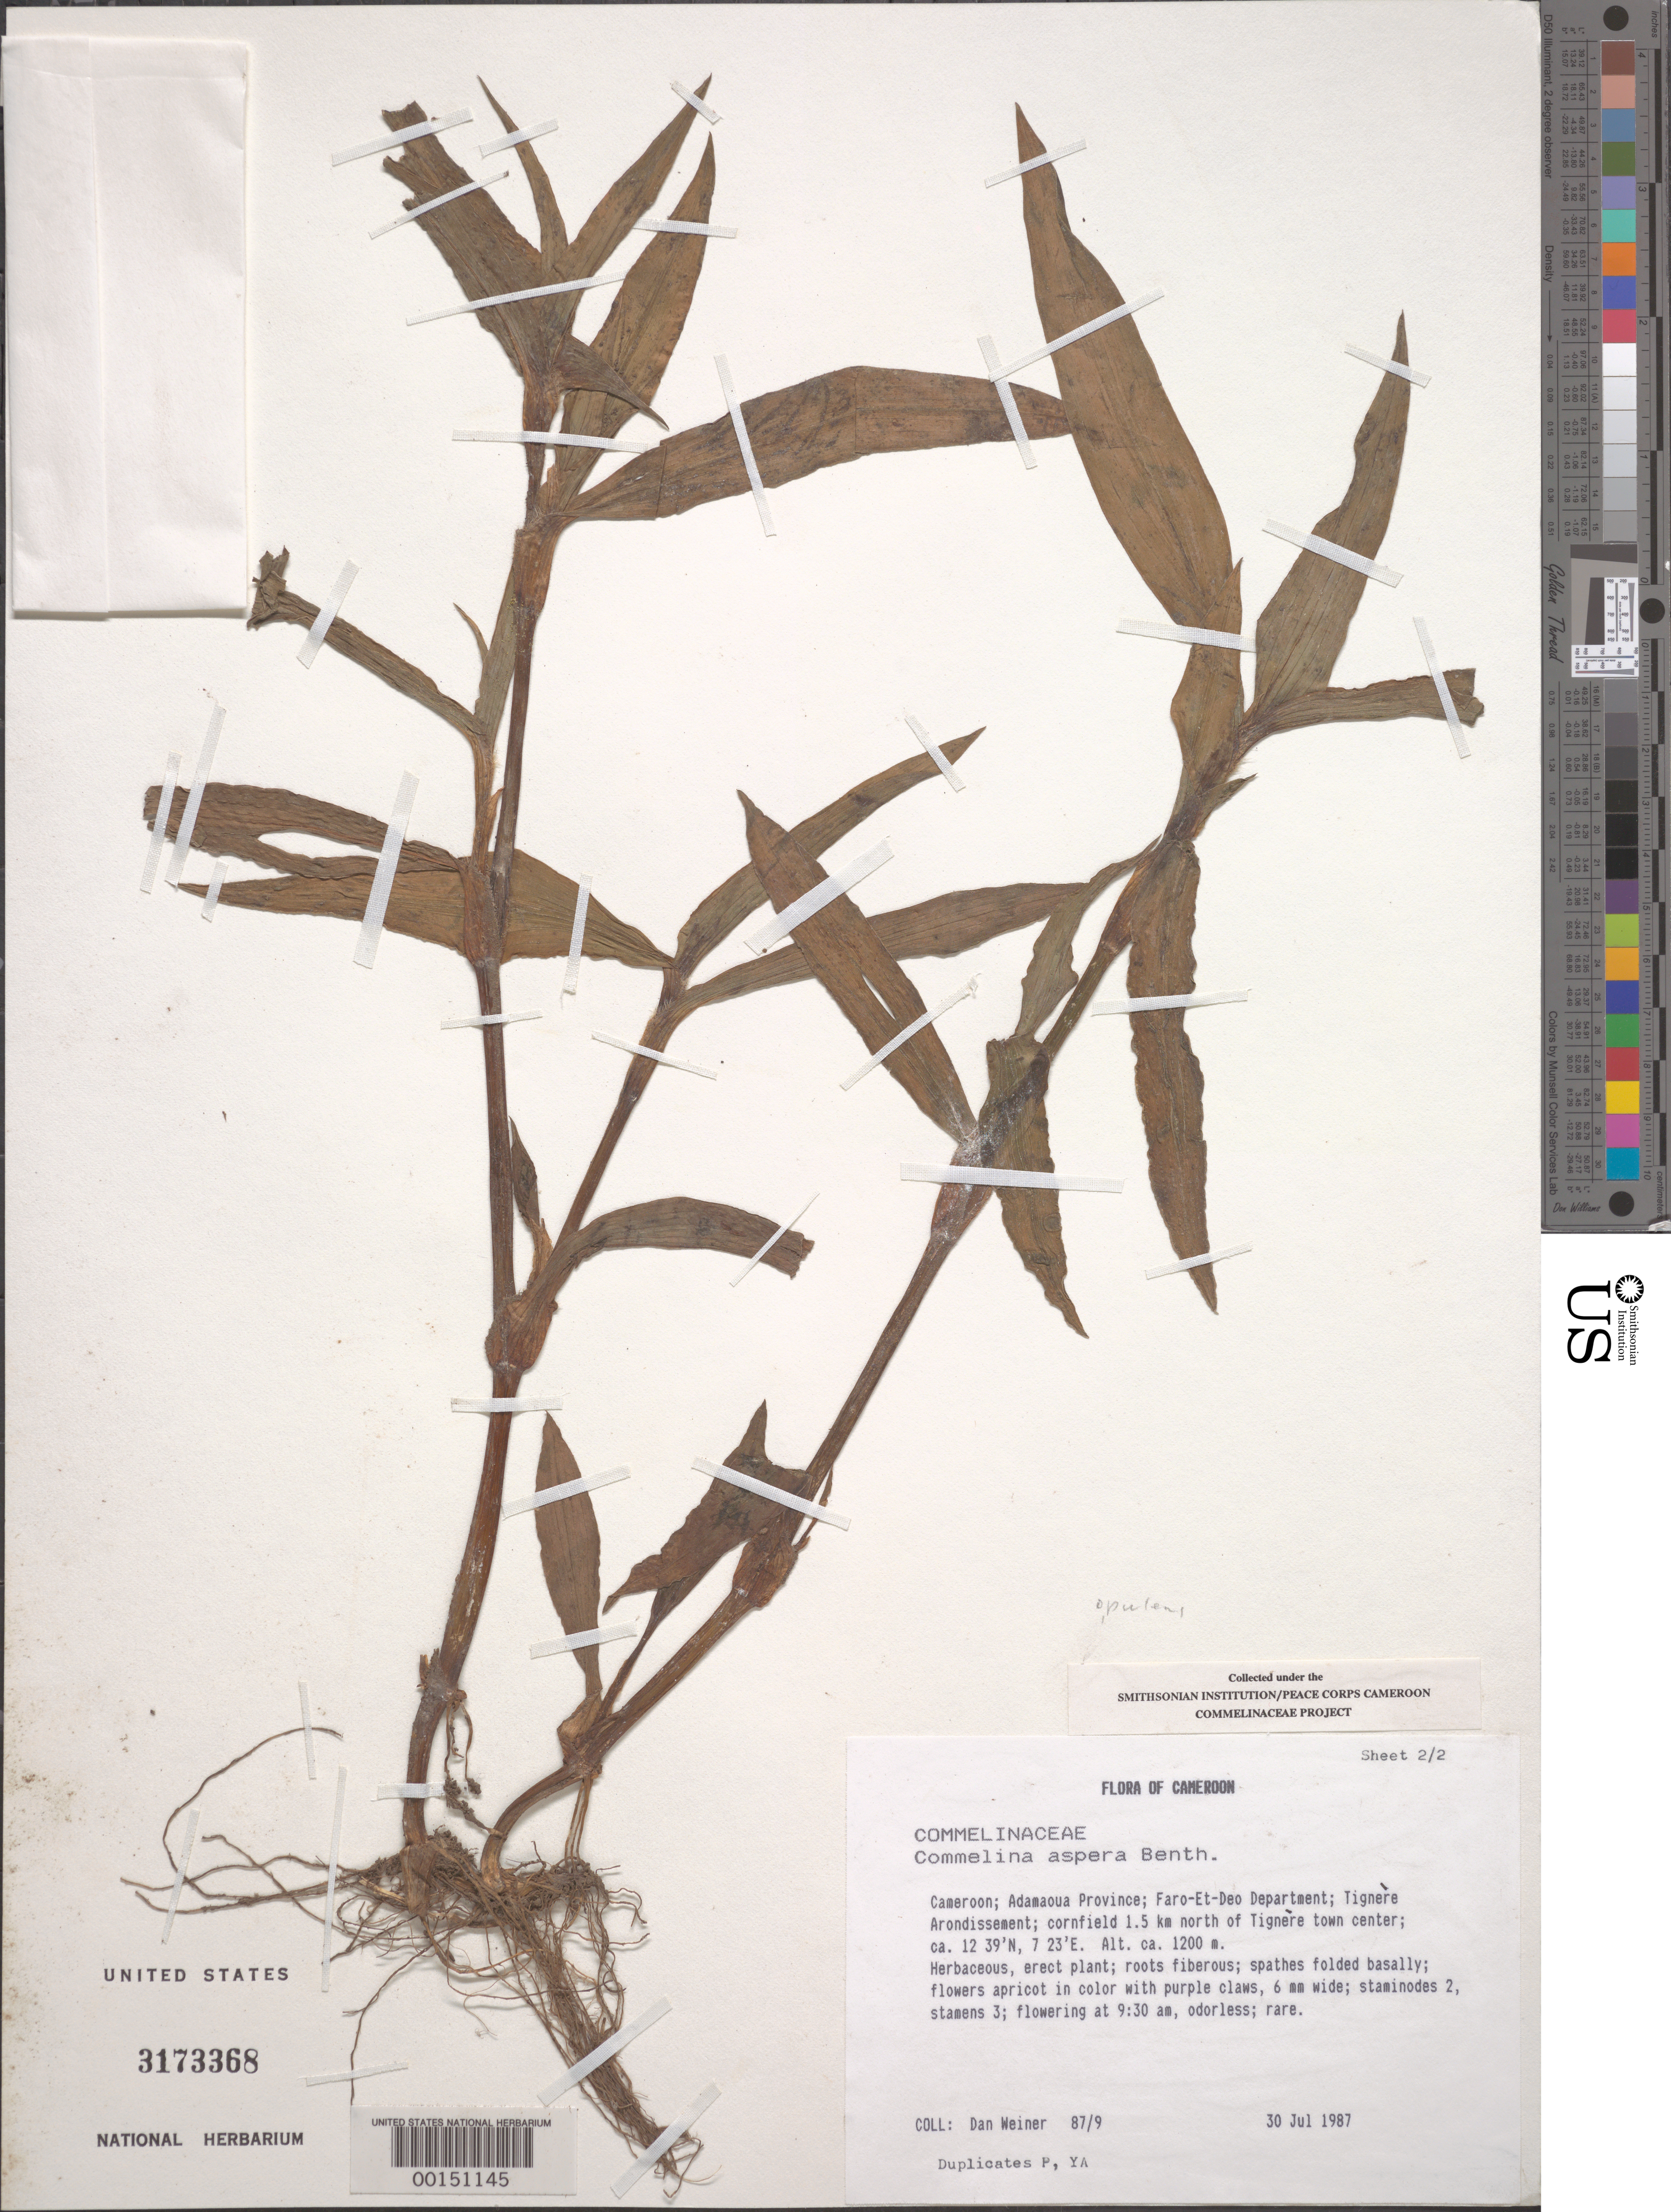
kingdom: Plantae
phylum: Tracheophyta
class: Liliopsida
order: Commelinales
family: Commelinaceae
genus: Commelina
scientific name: Commelina aspera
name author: G. Don ex Benth.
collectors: D. Weiner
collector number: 87/9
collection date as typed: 30 Jul 1987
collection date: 1987-07-30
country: Cameroon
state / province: Adamawa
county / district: Faro-deo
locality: Tignere arrondissement, cornfield 1.5 km n of tignere town center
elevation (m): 1200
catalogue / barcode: US 3173368